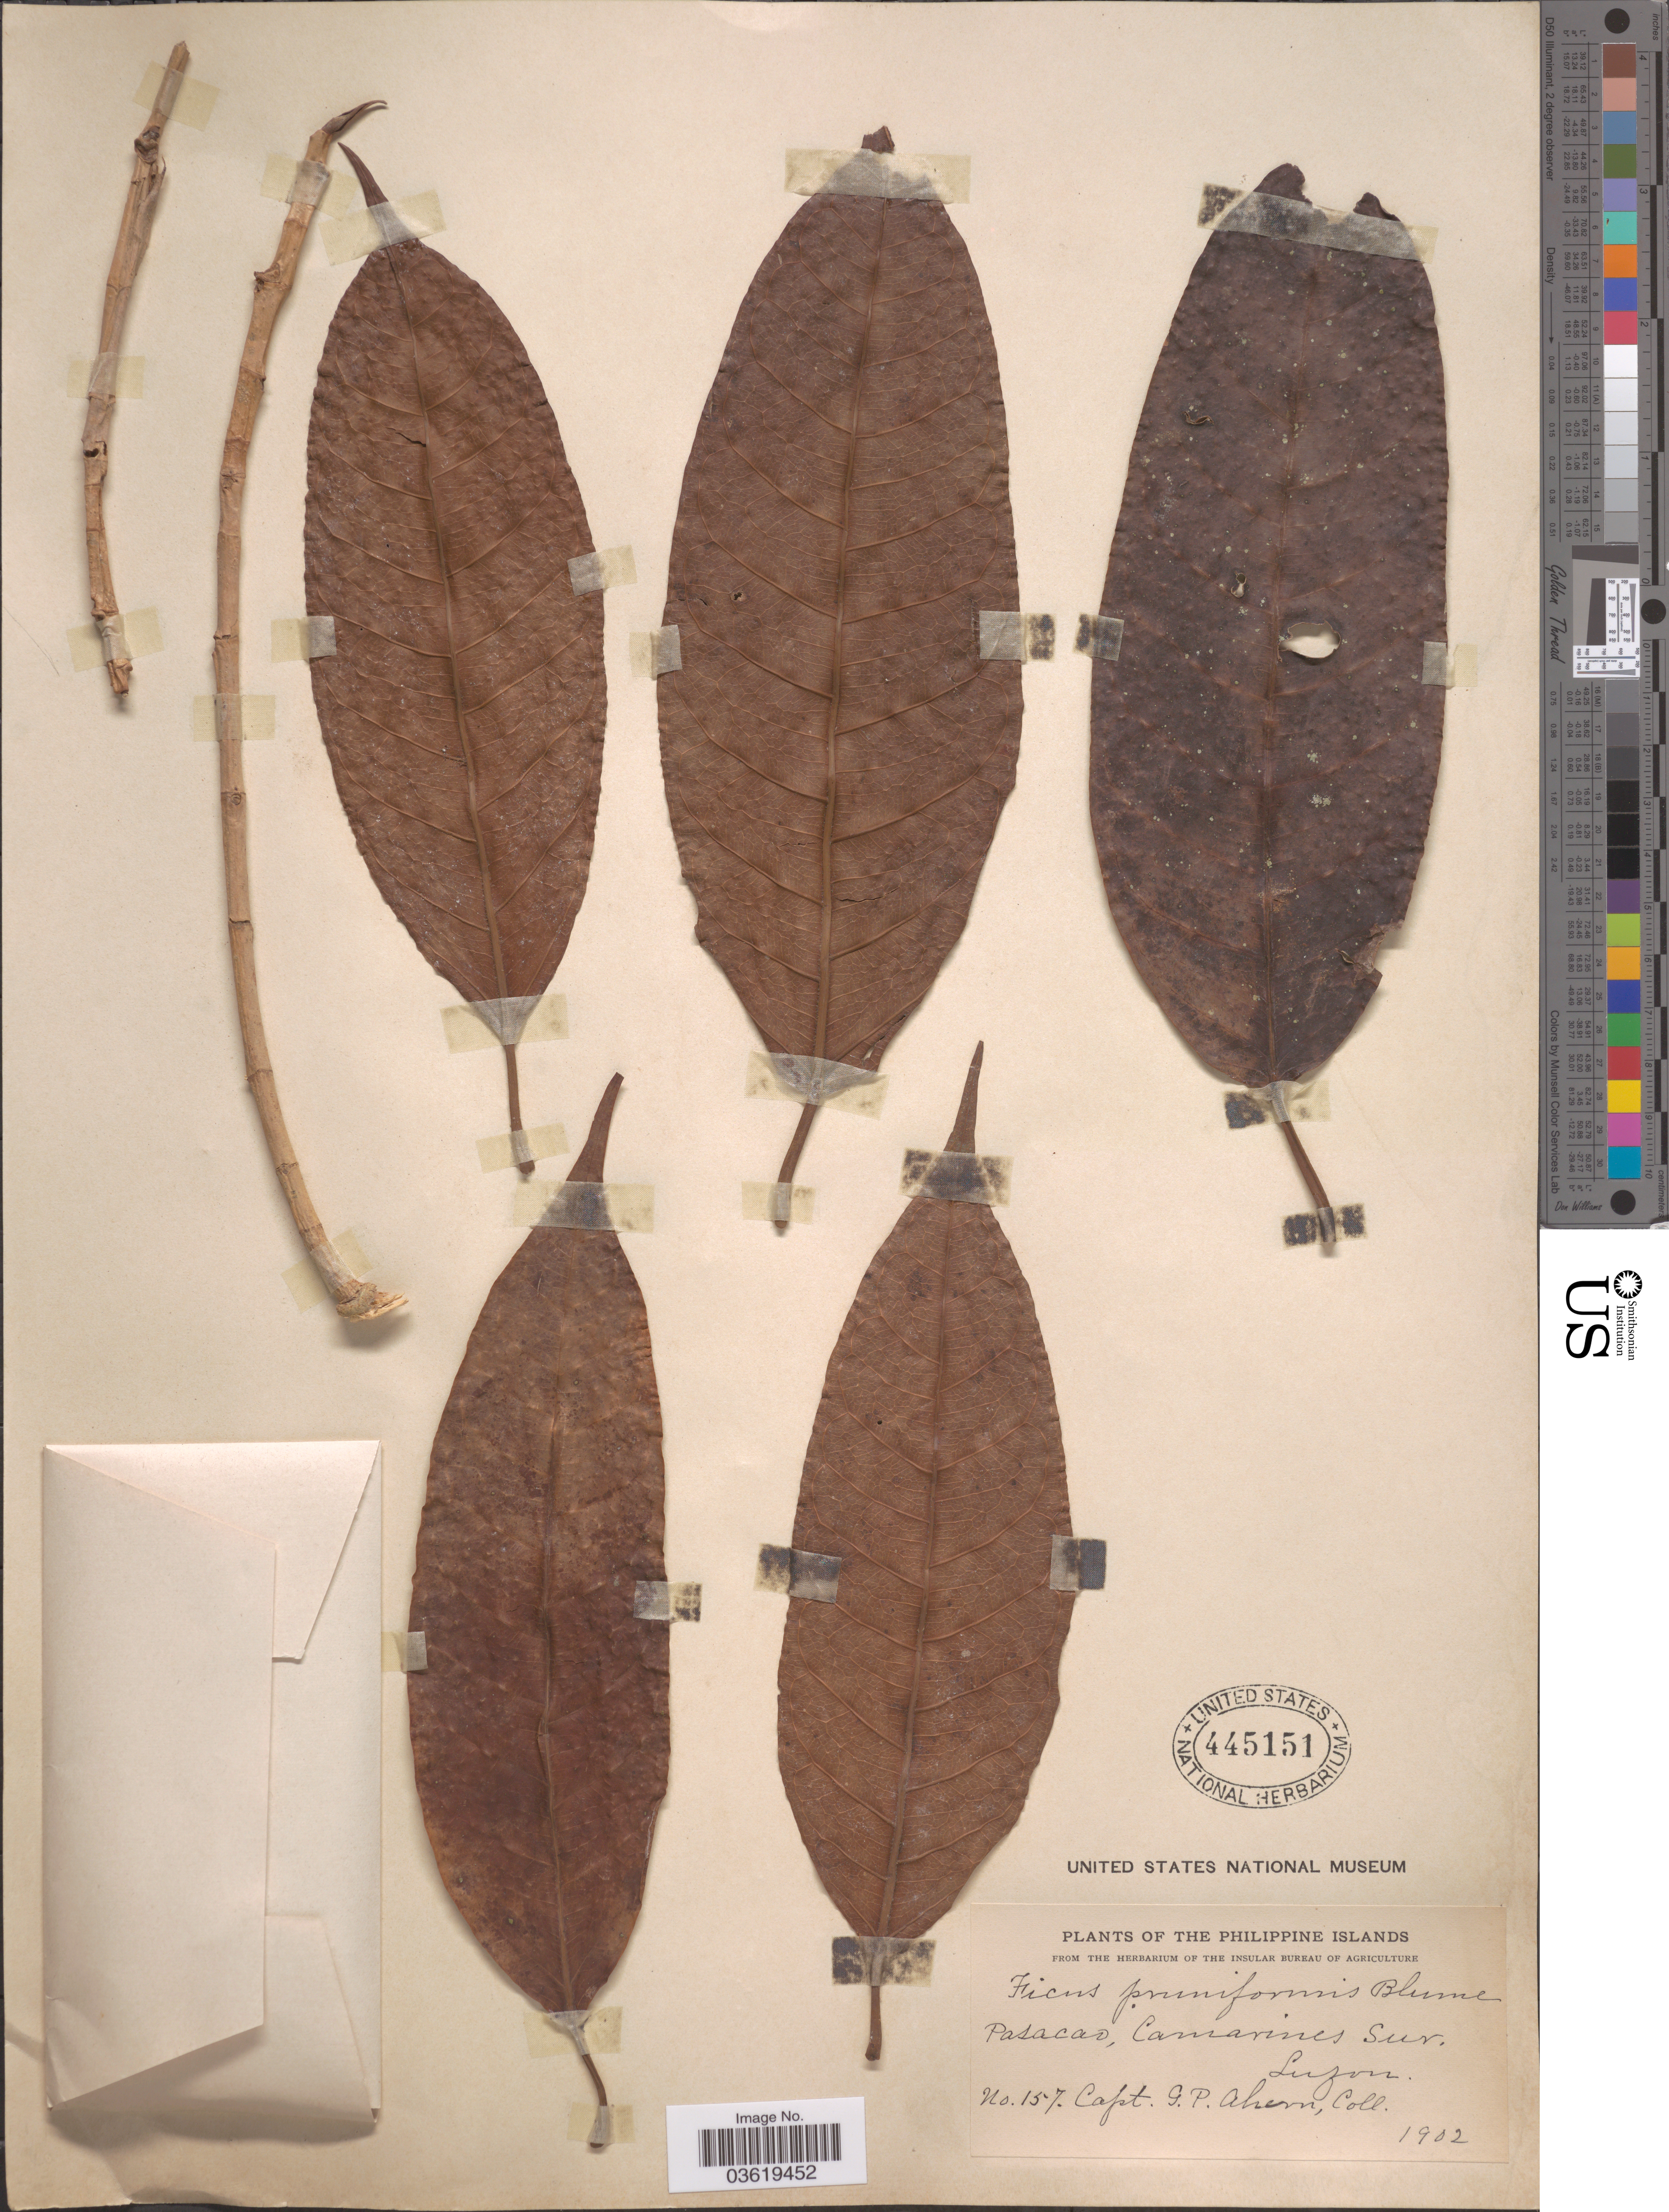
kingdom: Plantae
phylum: Tracheophyta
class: Magnoliopsida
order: Rosales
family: Moraceae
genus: Ficus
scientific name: Ficus pruniformis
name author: Blume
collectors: G. Ahern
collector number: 157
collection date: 1902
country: Philippines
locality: Pasacao, Camarines Sur, Luzon.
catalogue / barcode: US 445151